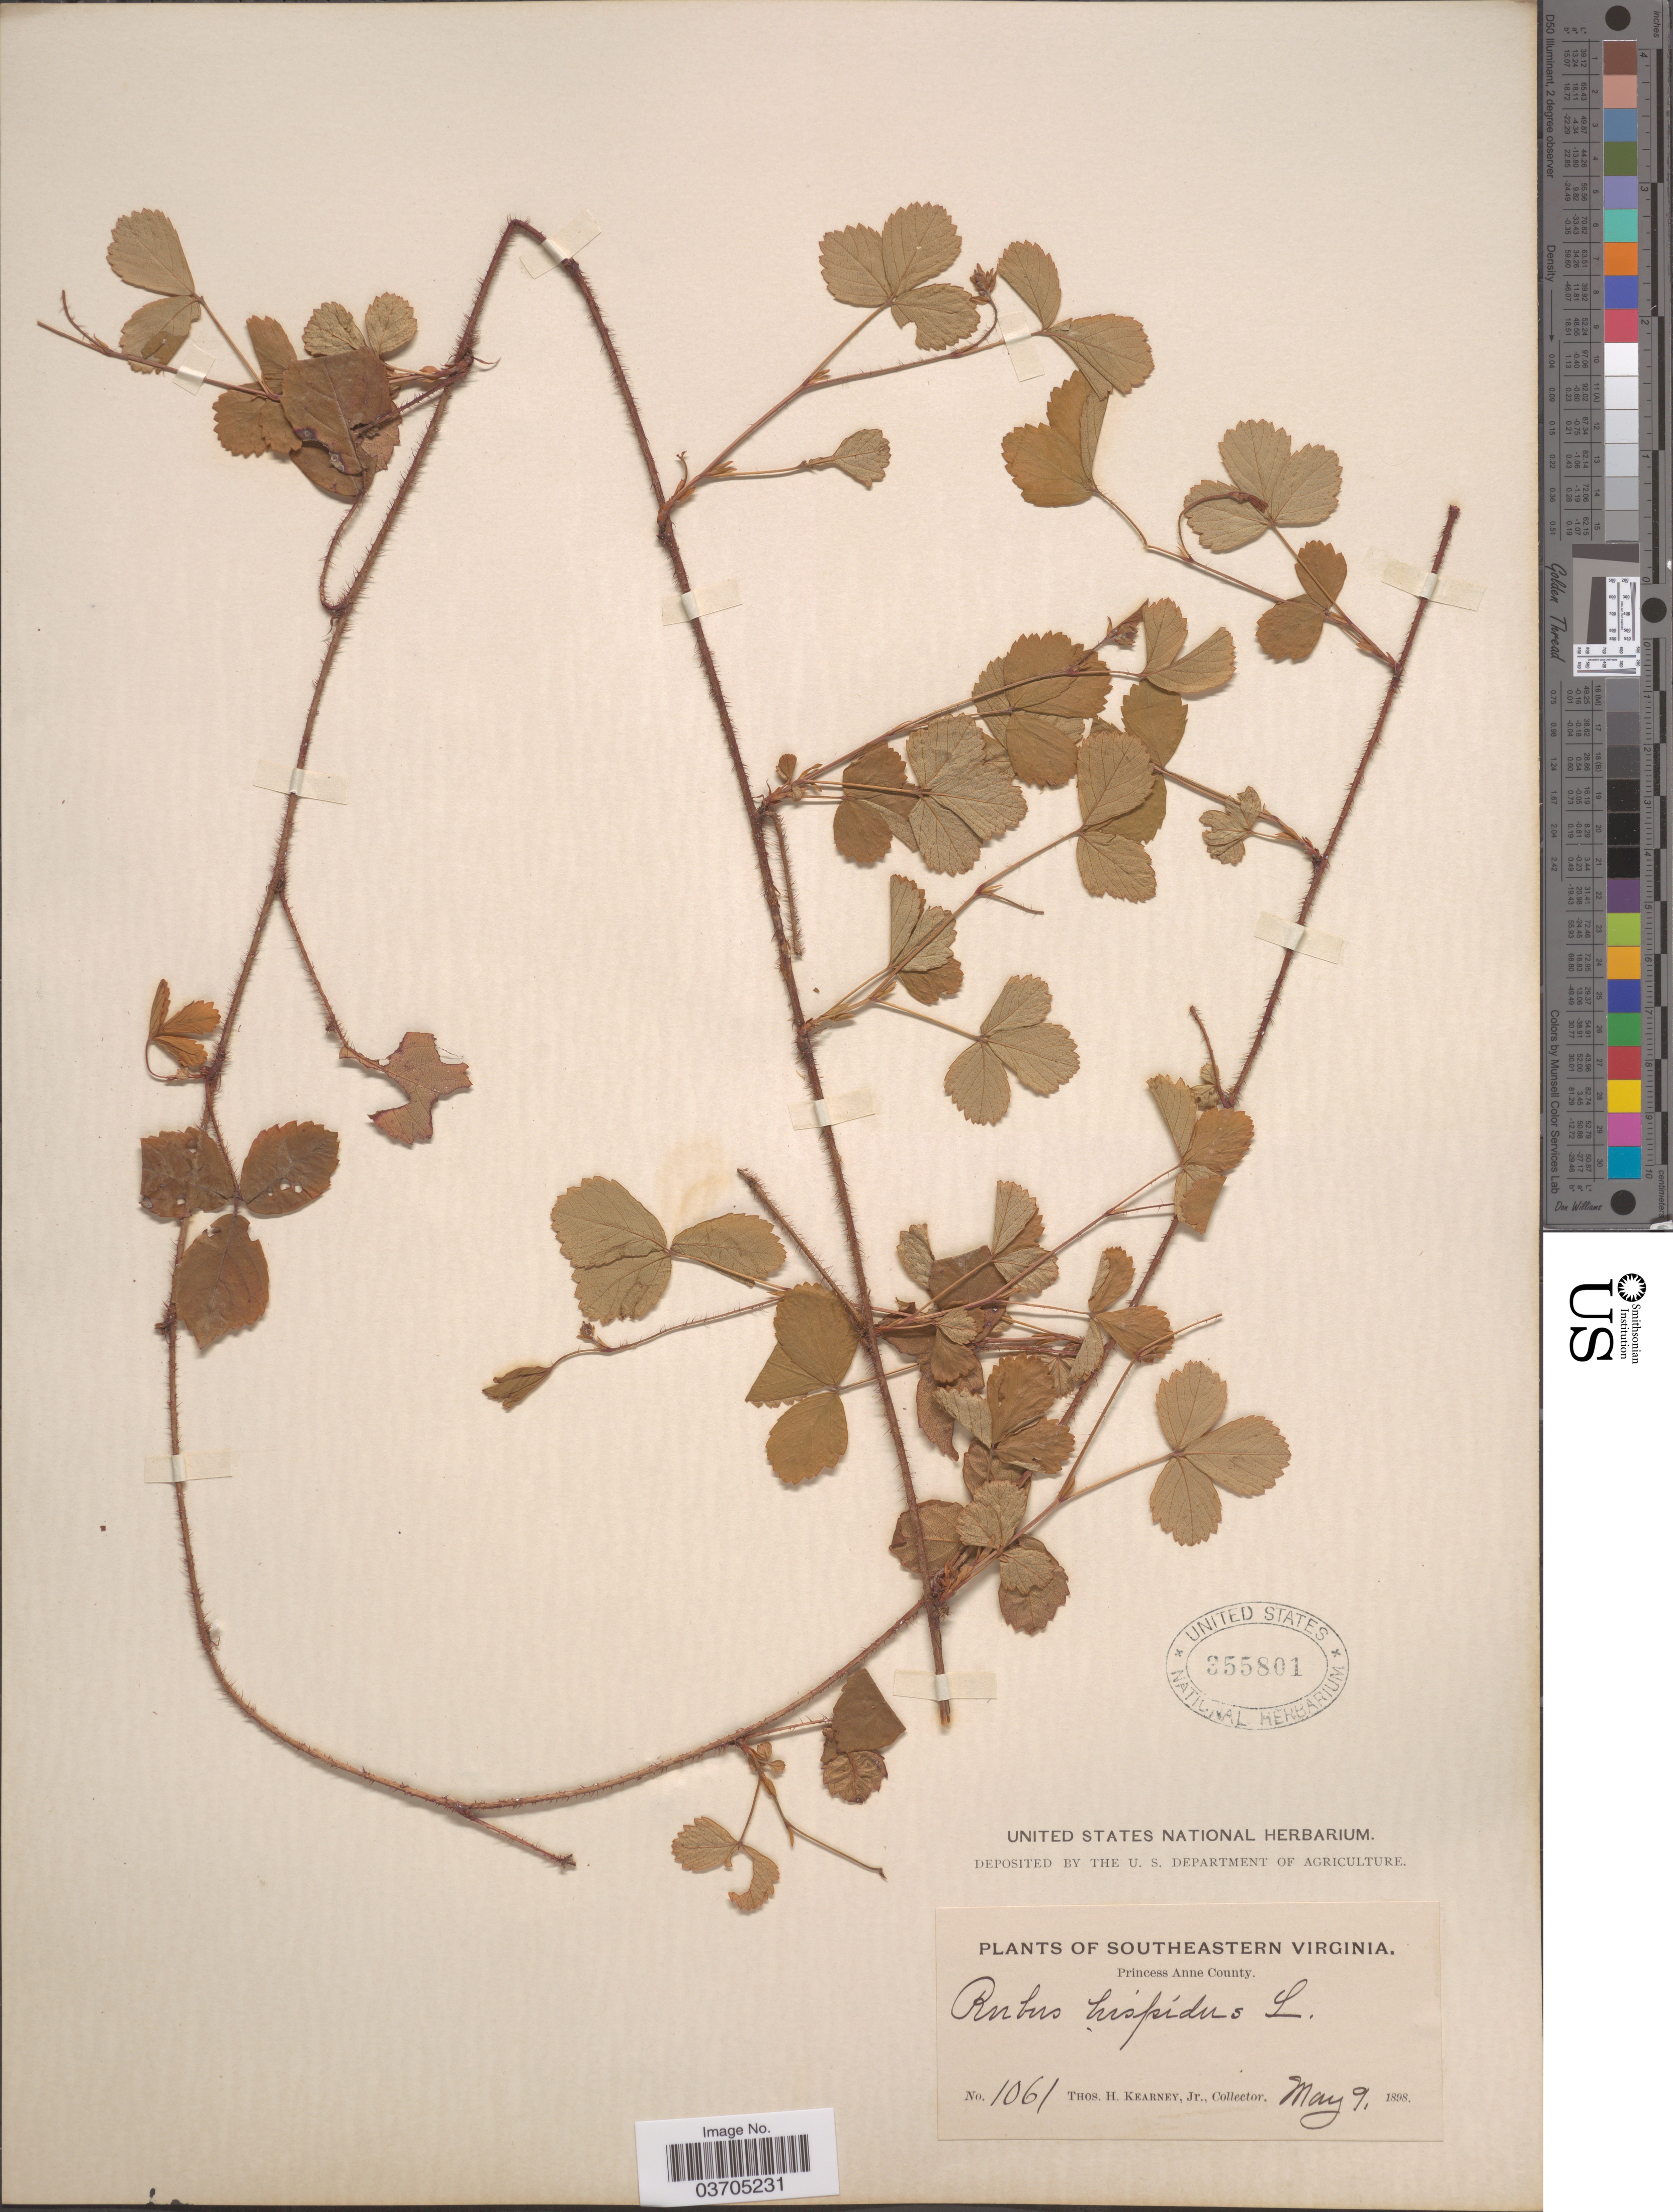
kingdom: Plantae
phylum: Tracheophyta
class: Magnoliopsida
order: Rosales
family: Rosaceae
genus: Rubus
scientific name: Rubus hispidus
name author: L.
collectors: T. H. Kearney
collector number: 1061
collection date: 1898-05-09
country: United States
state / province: Virginia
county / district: City of Virginia Beach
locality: Southeastern Virginia. Princess Anne County.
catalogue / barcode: US 355801